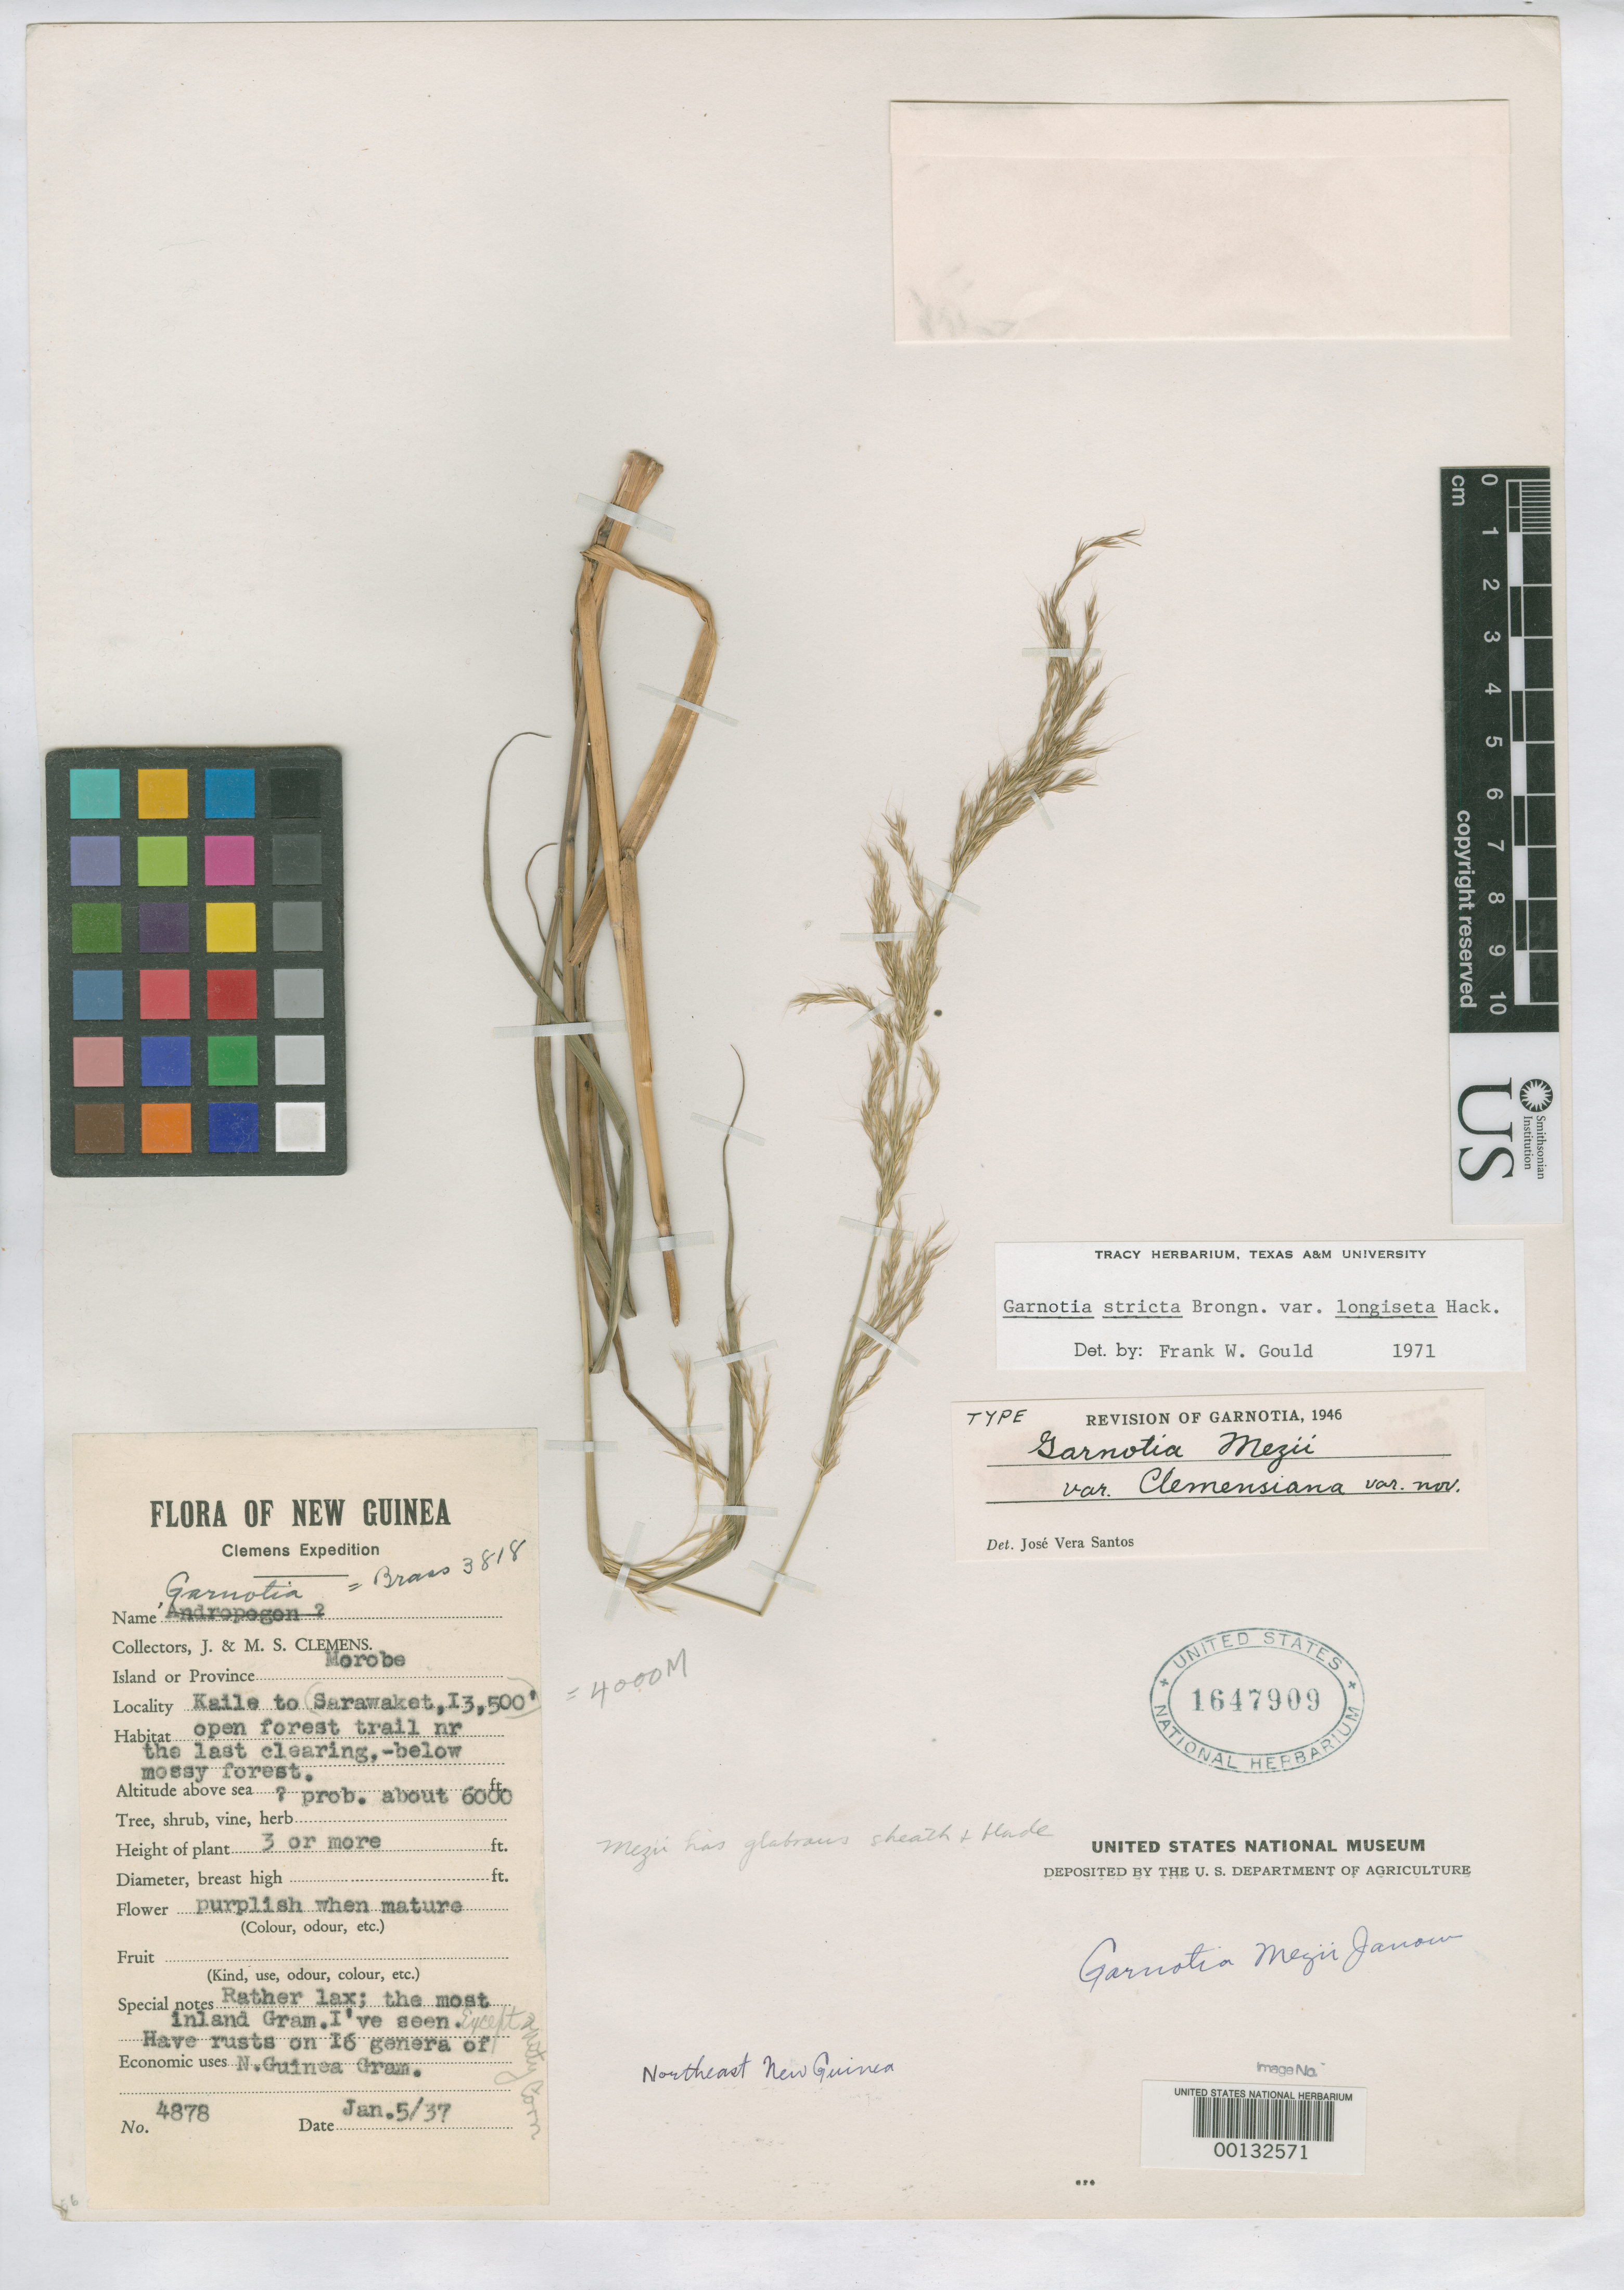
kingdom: Plantae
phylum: Tracheophyta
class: Liliopsida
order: Poales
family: Poaceae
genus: Garnotia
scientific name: Garnotia mezii var. clemensiana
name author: Santos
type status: Holotype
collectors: J. Clemens & M. S. Clemens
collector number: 4878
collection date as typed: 05 Jan 1937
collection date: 1937-01-05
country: Papua New Guinea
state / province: Morobe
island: New Guinea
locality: Between Kaile and Sarawaket.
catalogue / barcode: US 1647909